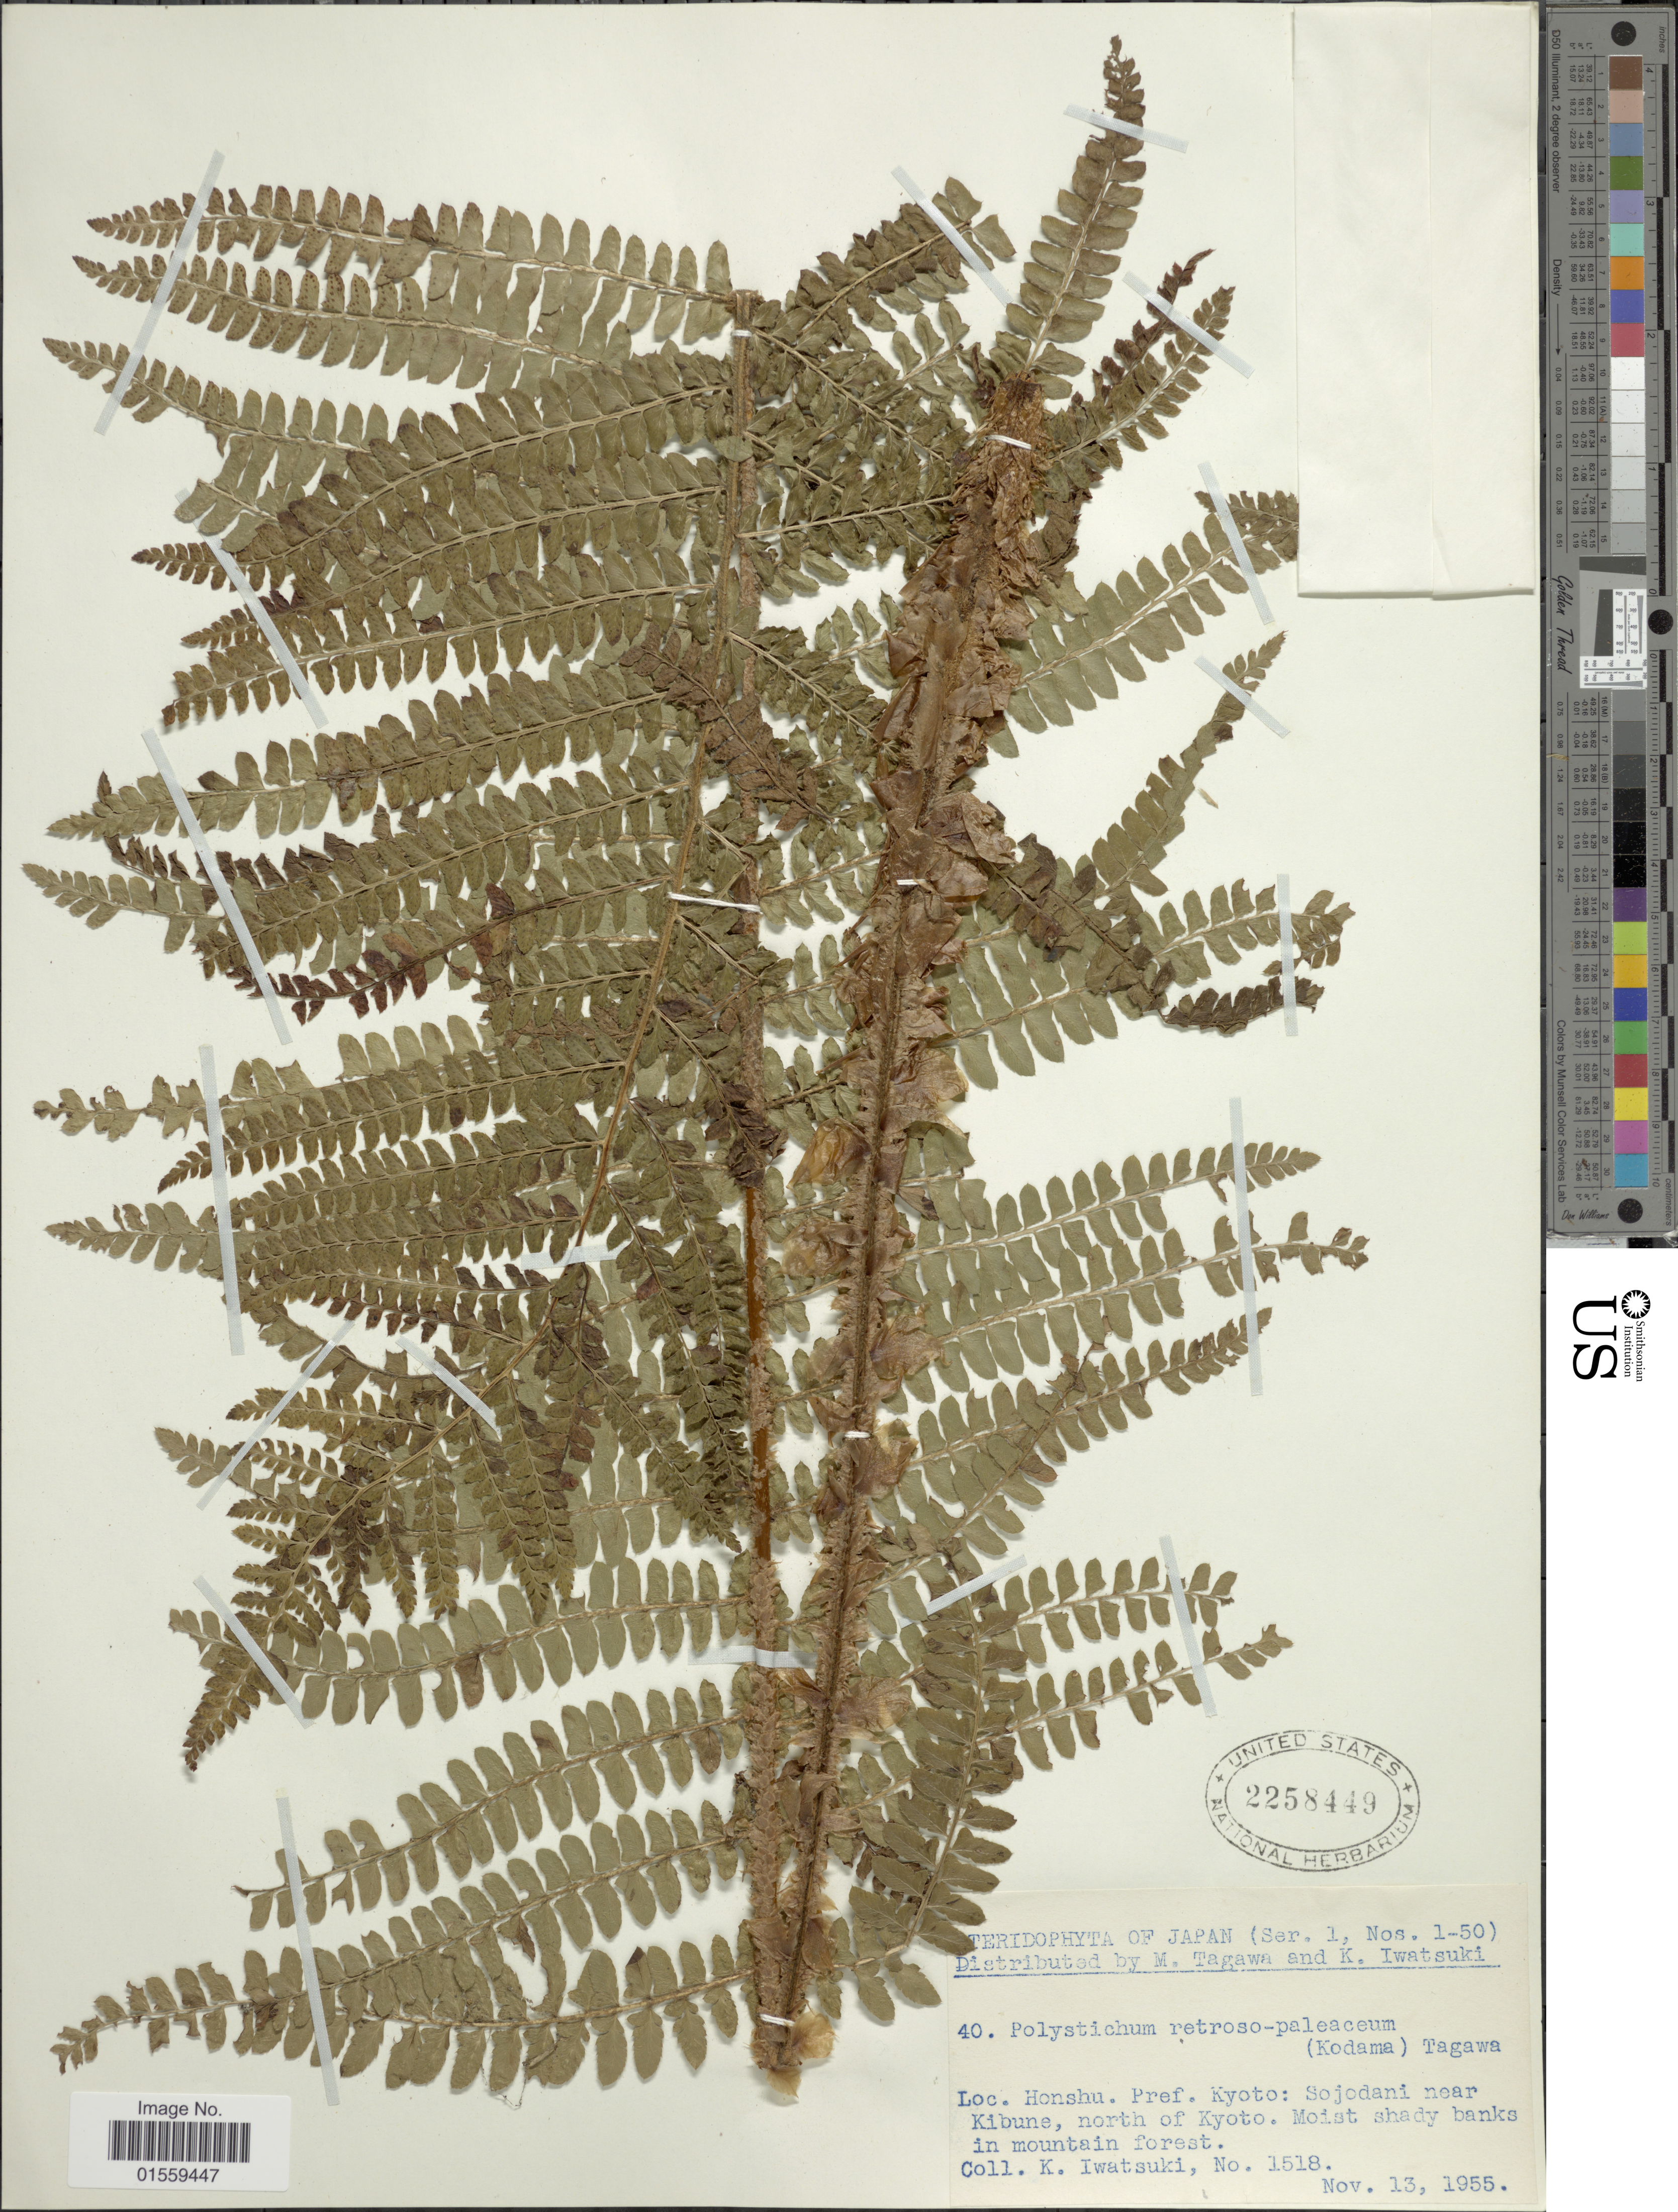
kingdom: Plantae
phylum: Tracheophyta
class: Polypodiopsida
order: Polypodiales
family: Dryopteridaceae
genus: Polystichum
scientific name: Polystichum retrosopaleaceum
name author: (Kodama) Tagawa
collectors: K. Iwatsuki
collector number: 1518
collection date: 1955-11-13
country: Japan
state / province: Kyoto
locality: Honshu. Pref. Kyoto: Sojodani near Kibune, north of Kyoto.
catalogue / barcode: US 2258449